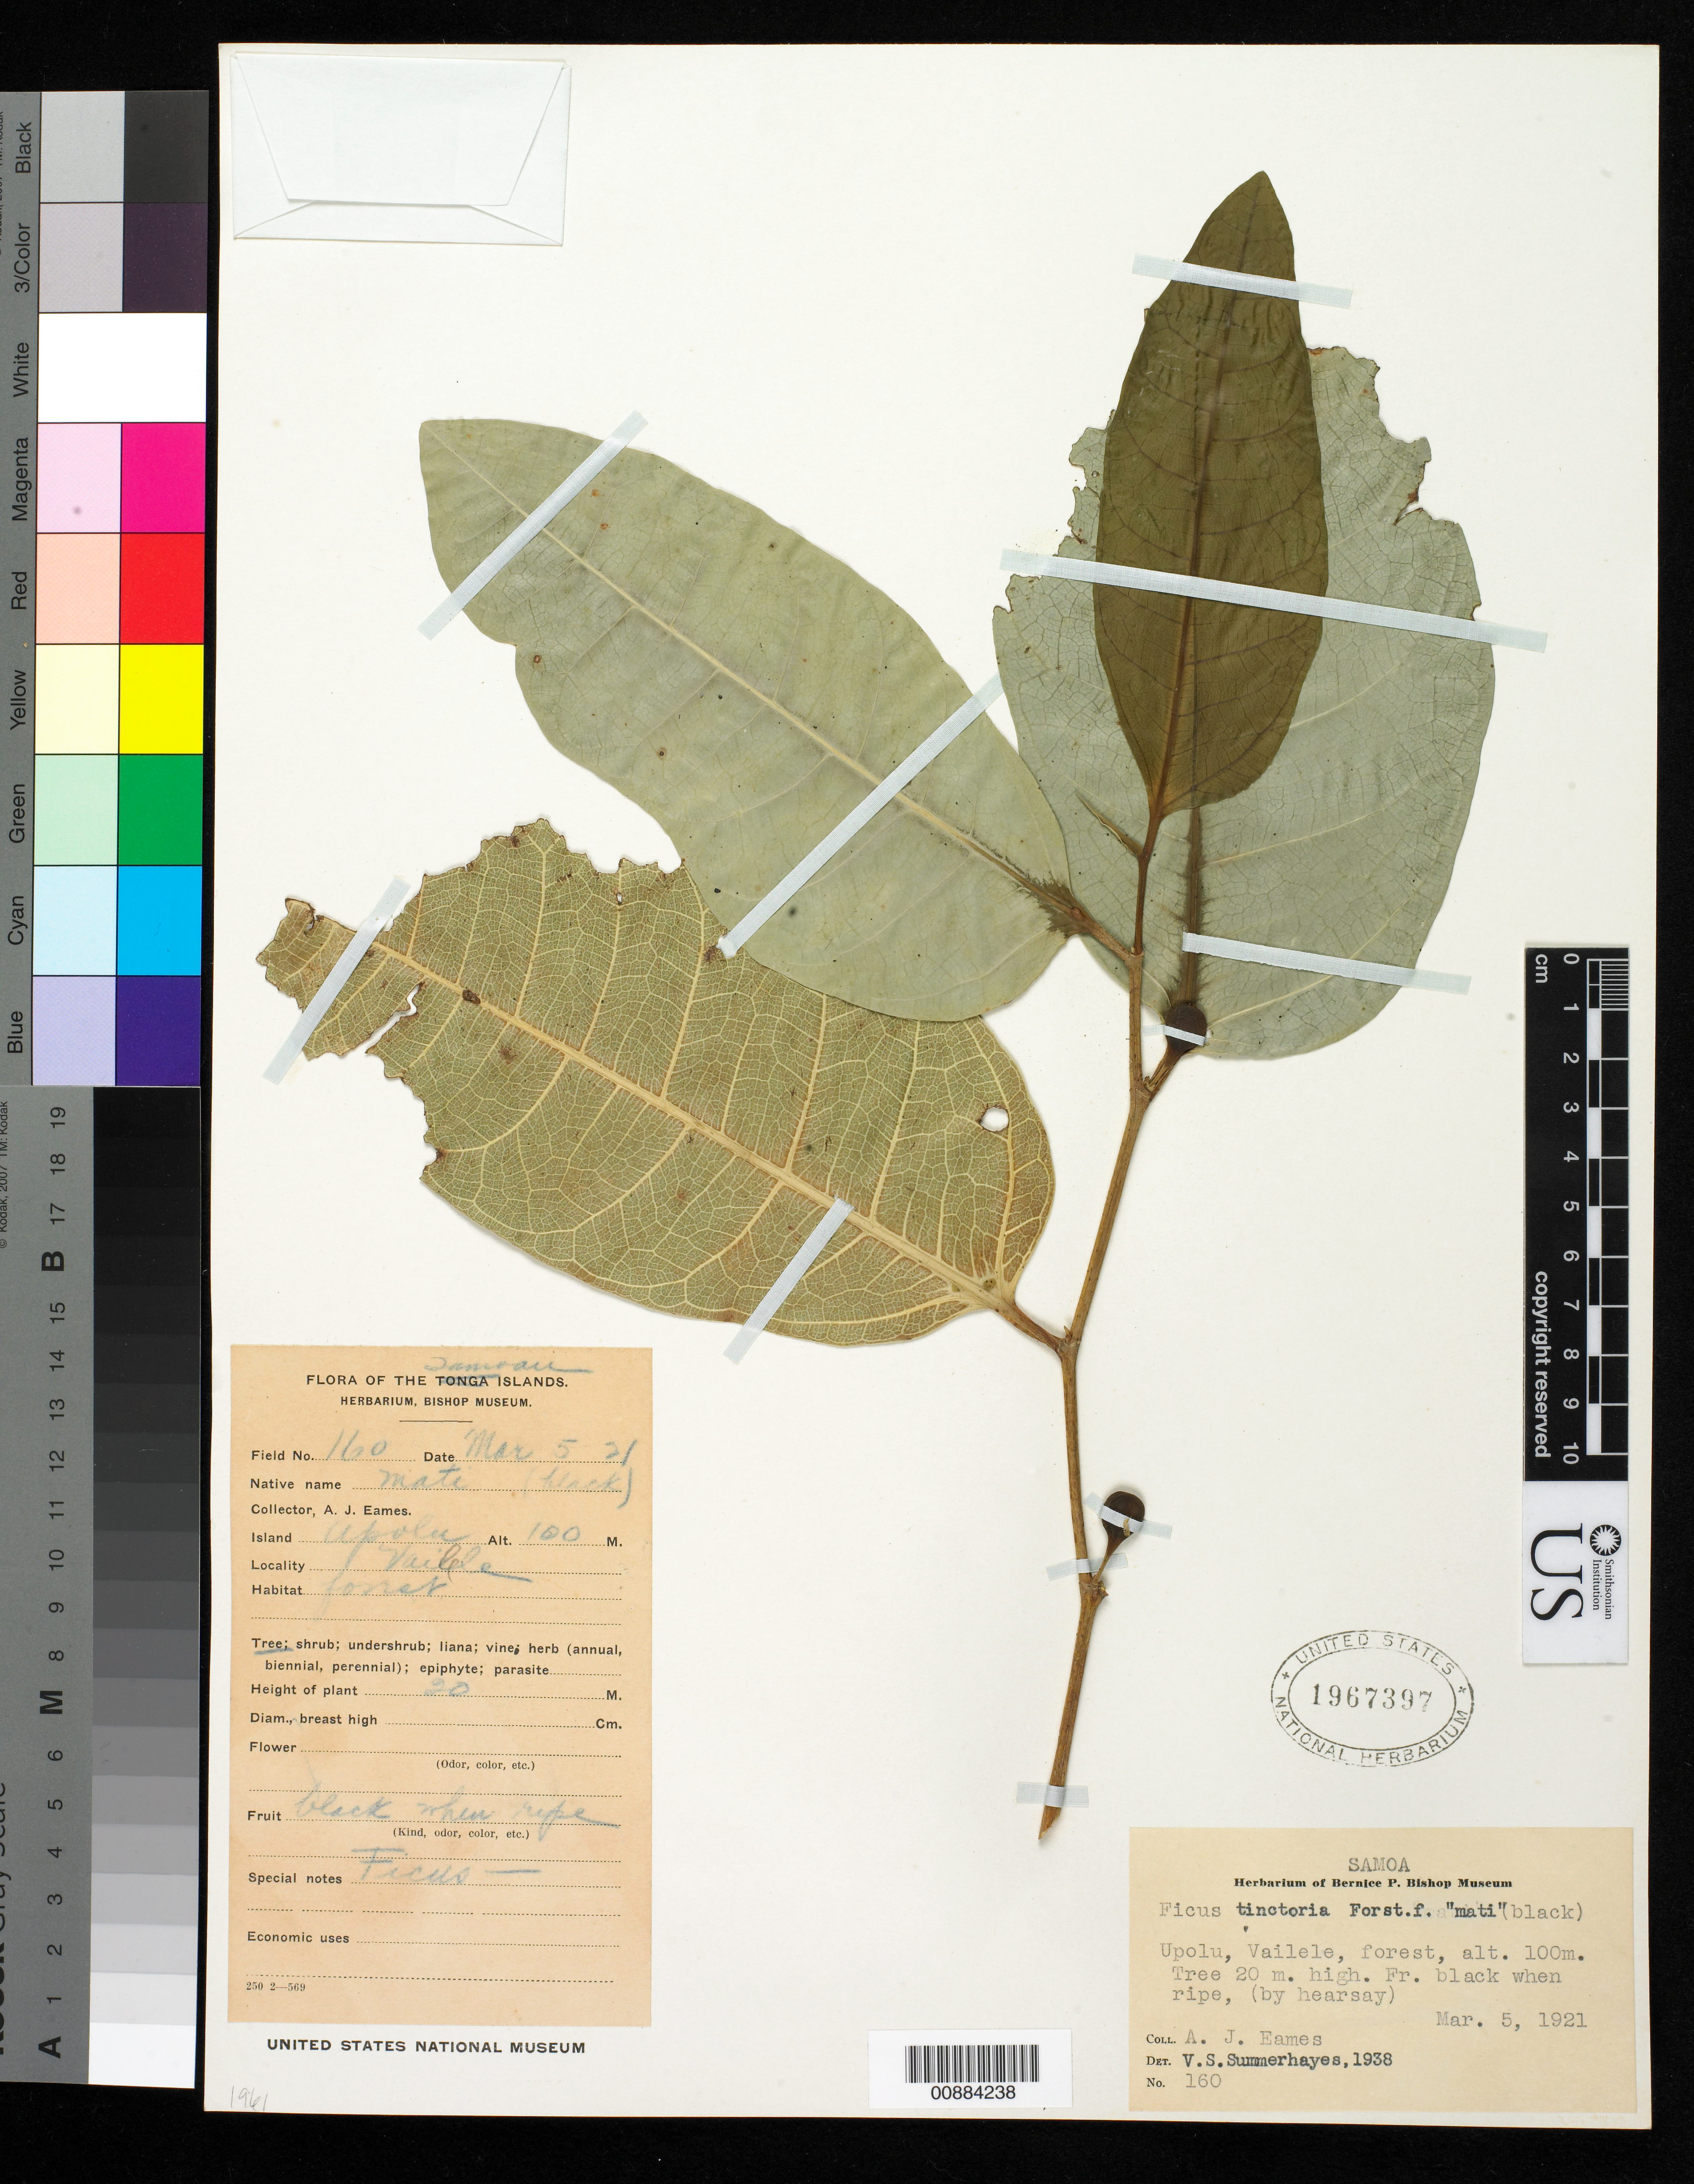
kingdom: Plantae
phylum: Tracheophyta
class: Magnoliopsida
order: Rosales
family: Moraceae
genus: Ficus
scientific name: Ficus tinctoria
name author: G. Forst.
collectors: A. J. Eames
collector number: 160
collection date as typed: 05 Mar 1921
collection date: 1921-03-05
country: Samoa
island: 'Upolu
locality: Upolu, Vailele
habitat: forest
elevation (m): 100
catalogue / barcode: US 1967397